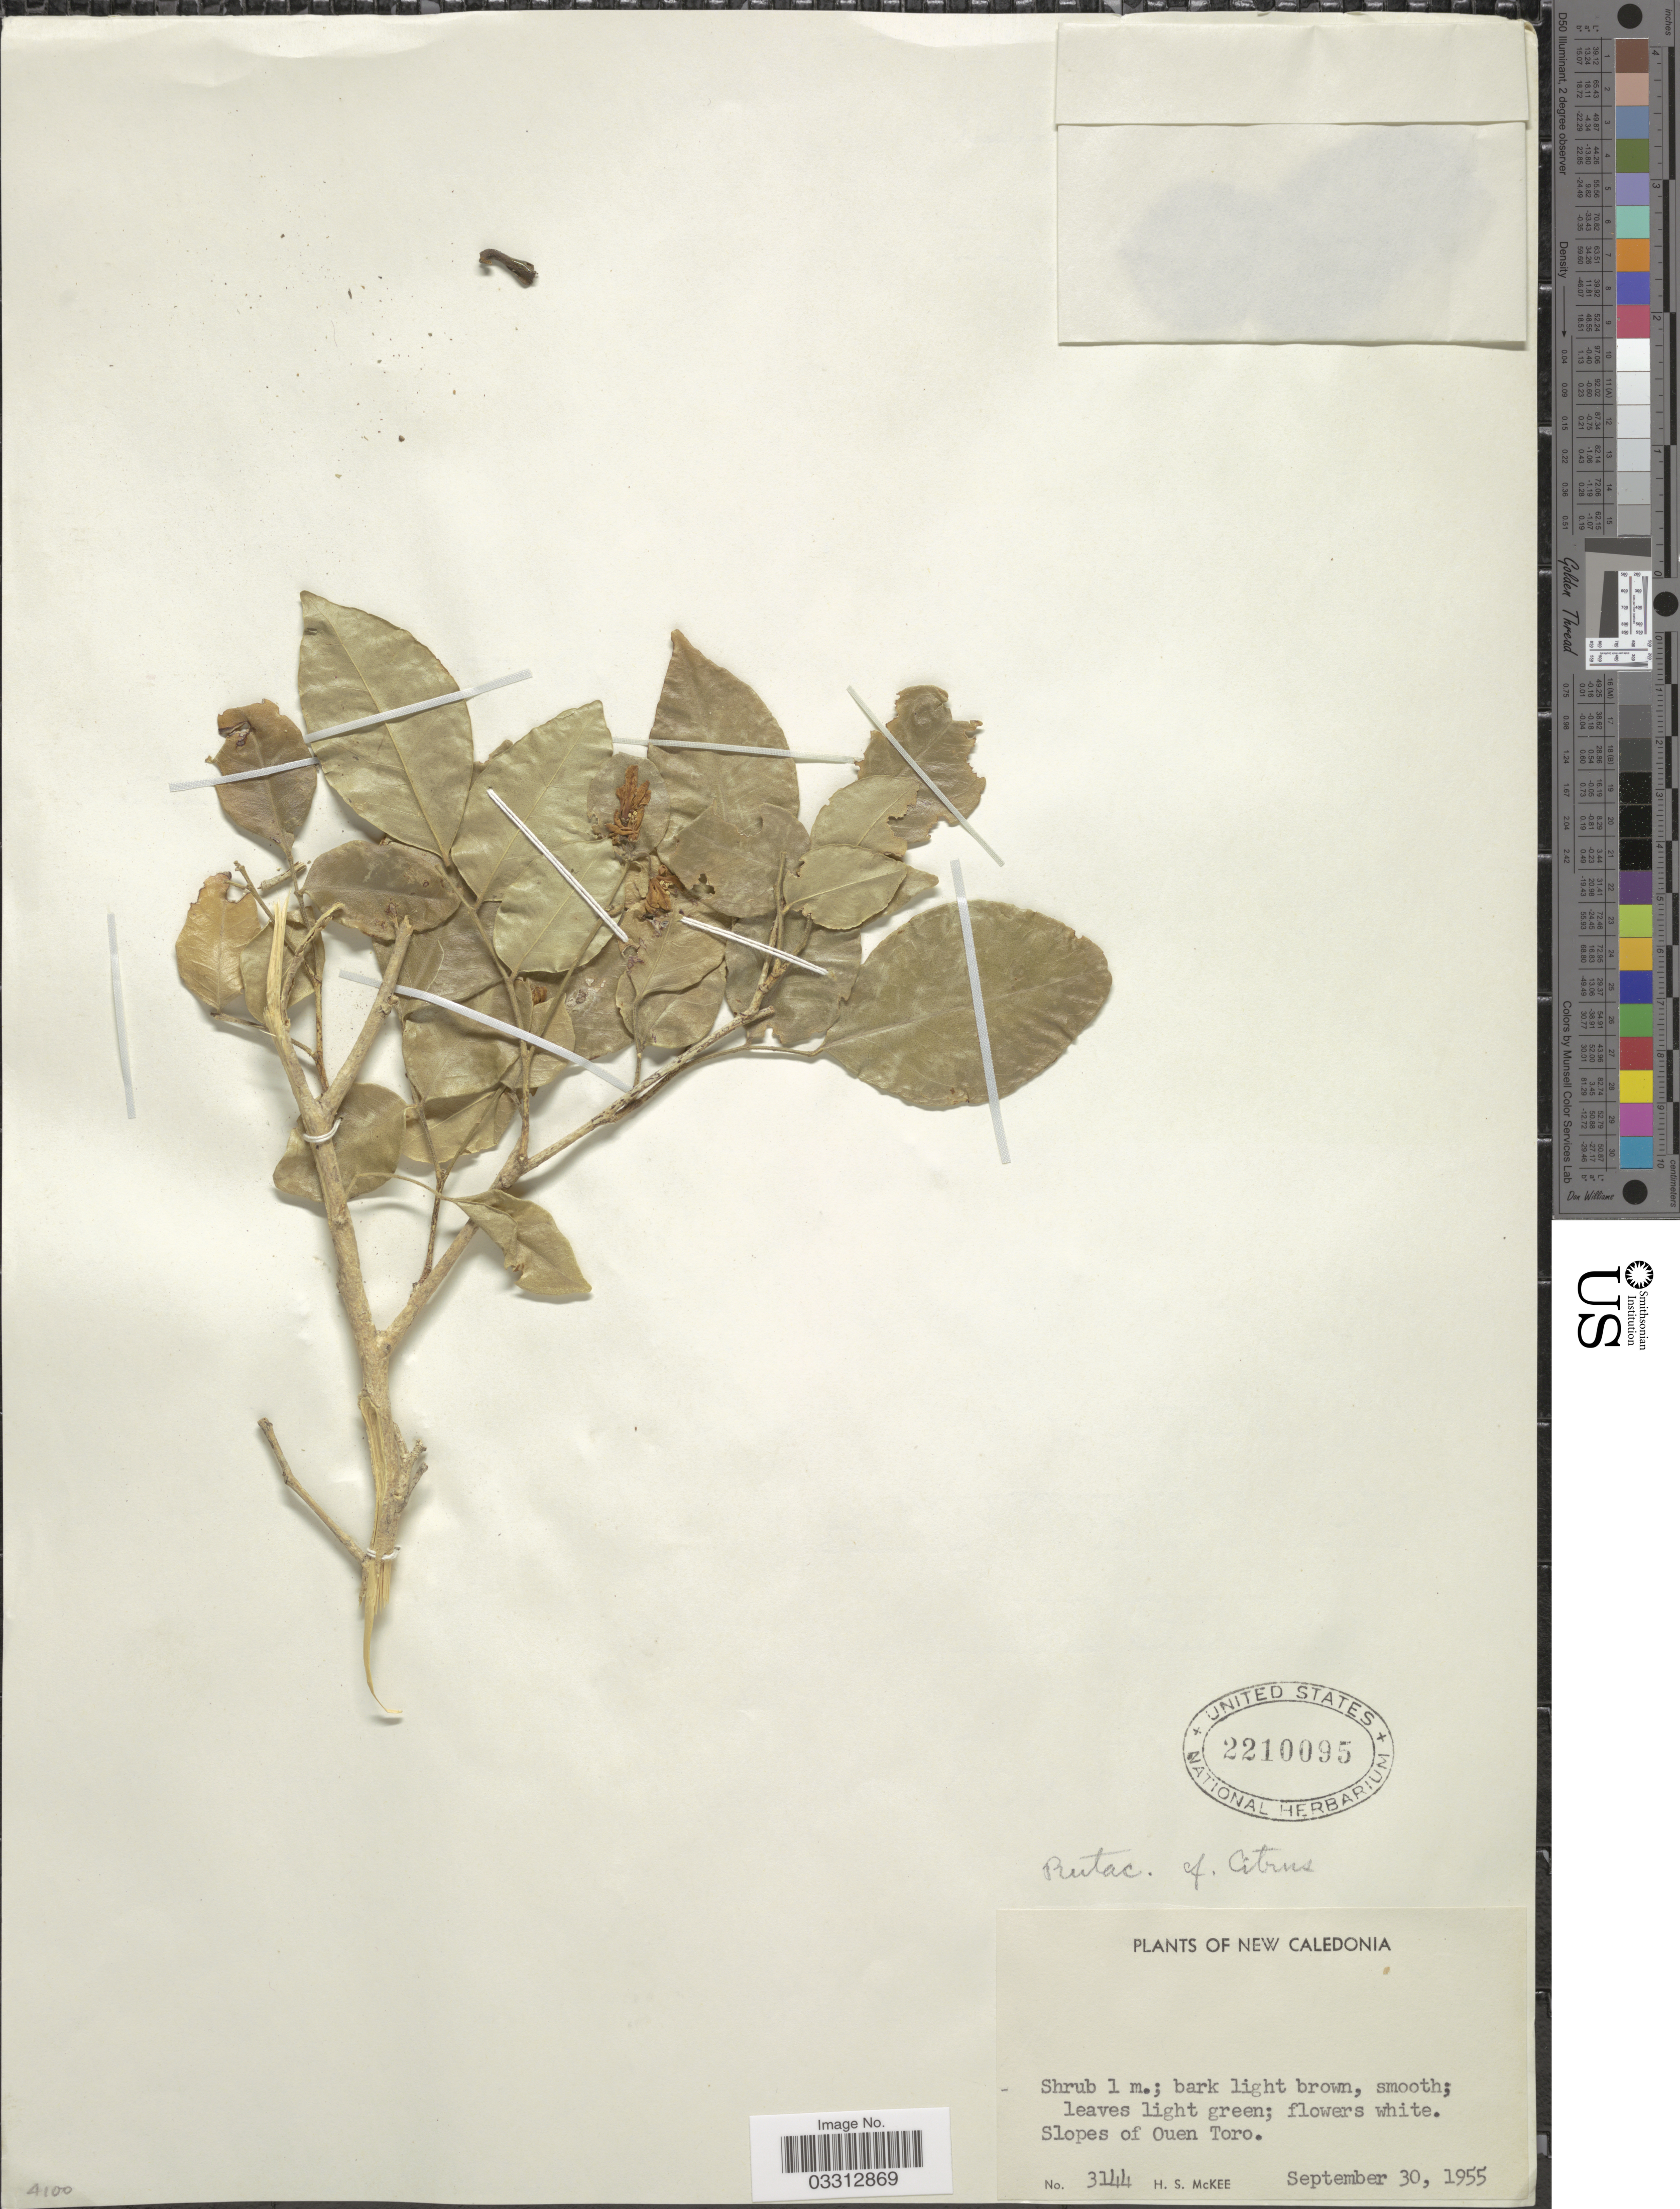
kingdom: Plantae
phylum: Tracheophyta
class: Magnoliopsida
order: Sapindales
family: Rutaceae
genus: Citrus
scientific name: Citrus sp.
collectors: H. S. McKee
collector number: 3144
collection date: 1955-09-30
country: New Caledonia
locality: Slopes of Ouen Toro.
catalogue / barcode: US 2210095